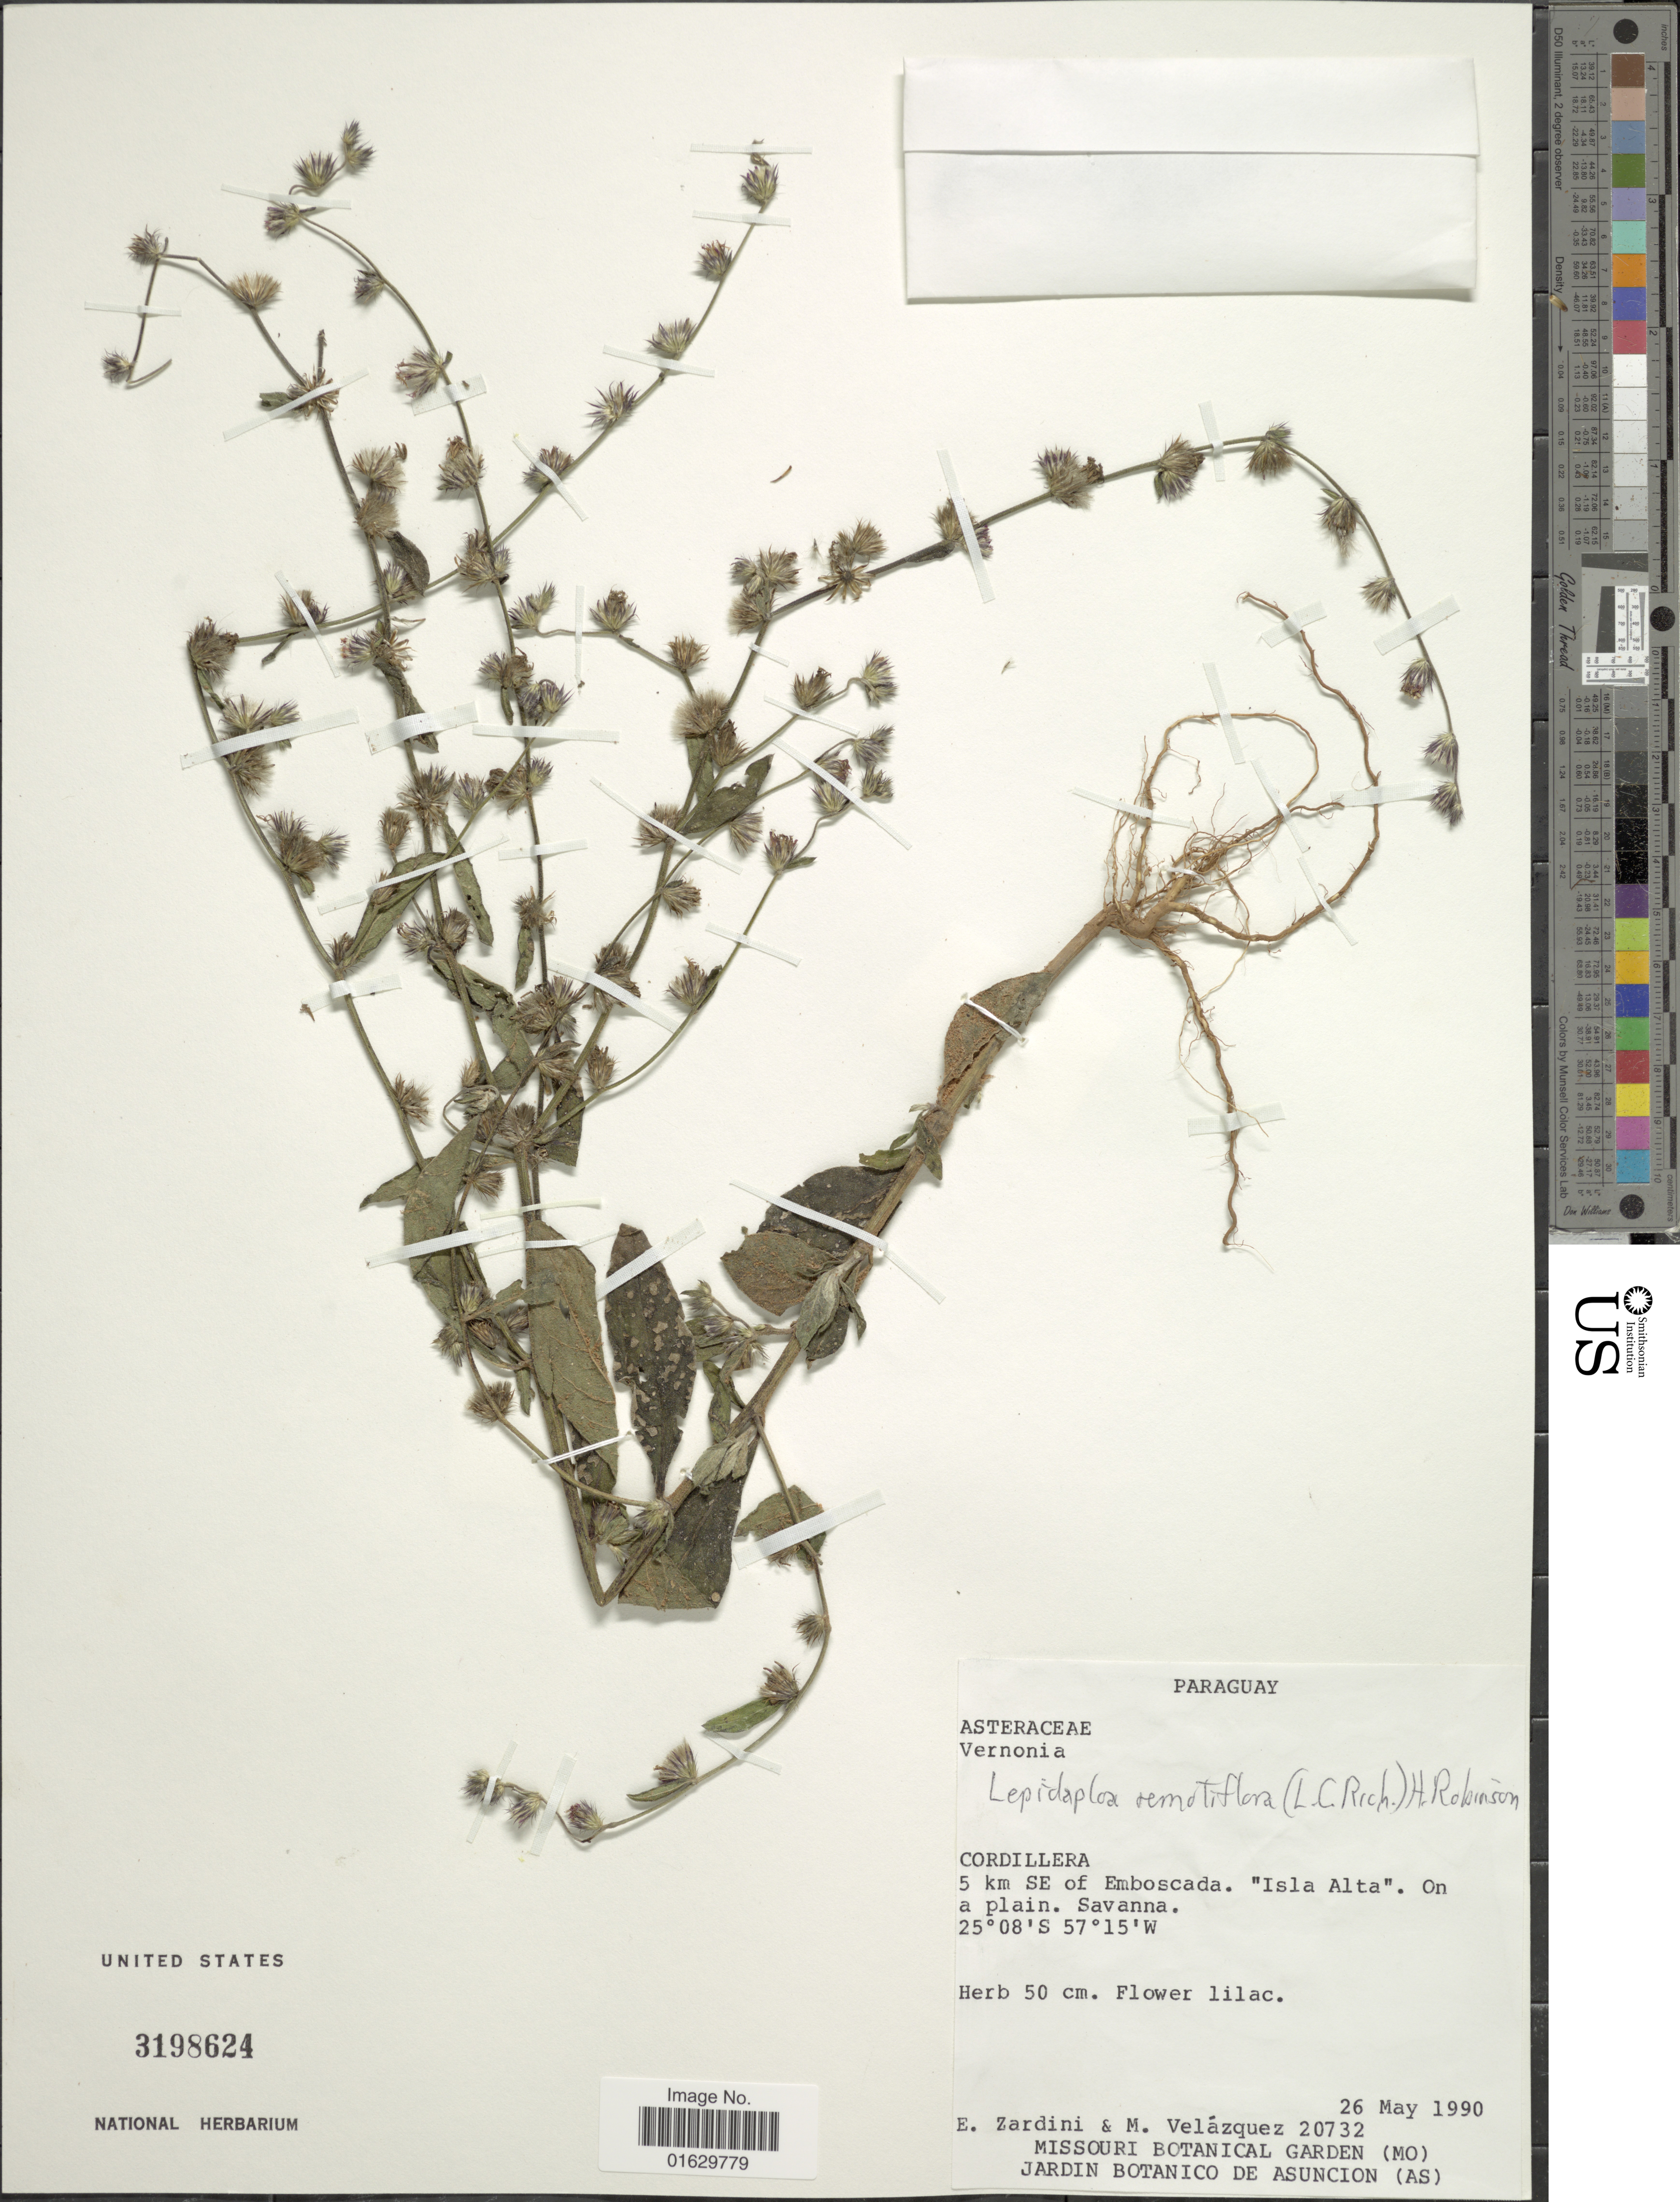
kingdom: Plantae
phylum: Tracheophyta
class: Magnoliopsida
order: Asterales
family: Asteraceae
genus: Lepidaploa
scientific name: Lepidaploa remotiflora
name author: (Rich.) H. Rob.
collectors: E. M. Zardini & M. Velazquez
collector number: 20732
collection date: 1999-05-26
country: Paraguay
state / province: Cordillera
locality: Cordillera, 5 km SE of Emboscada, "Isla Alta"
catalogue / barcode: US 3198624